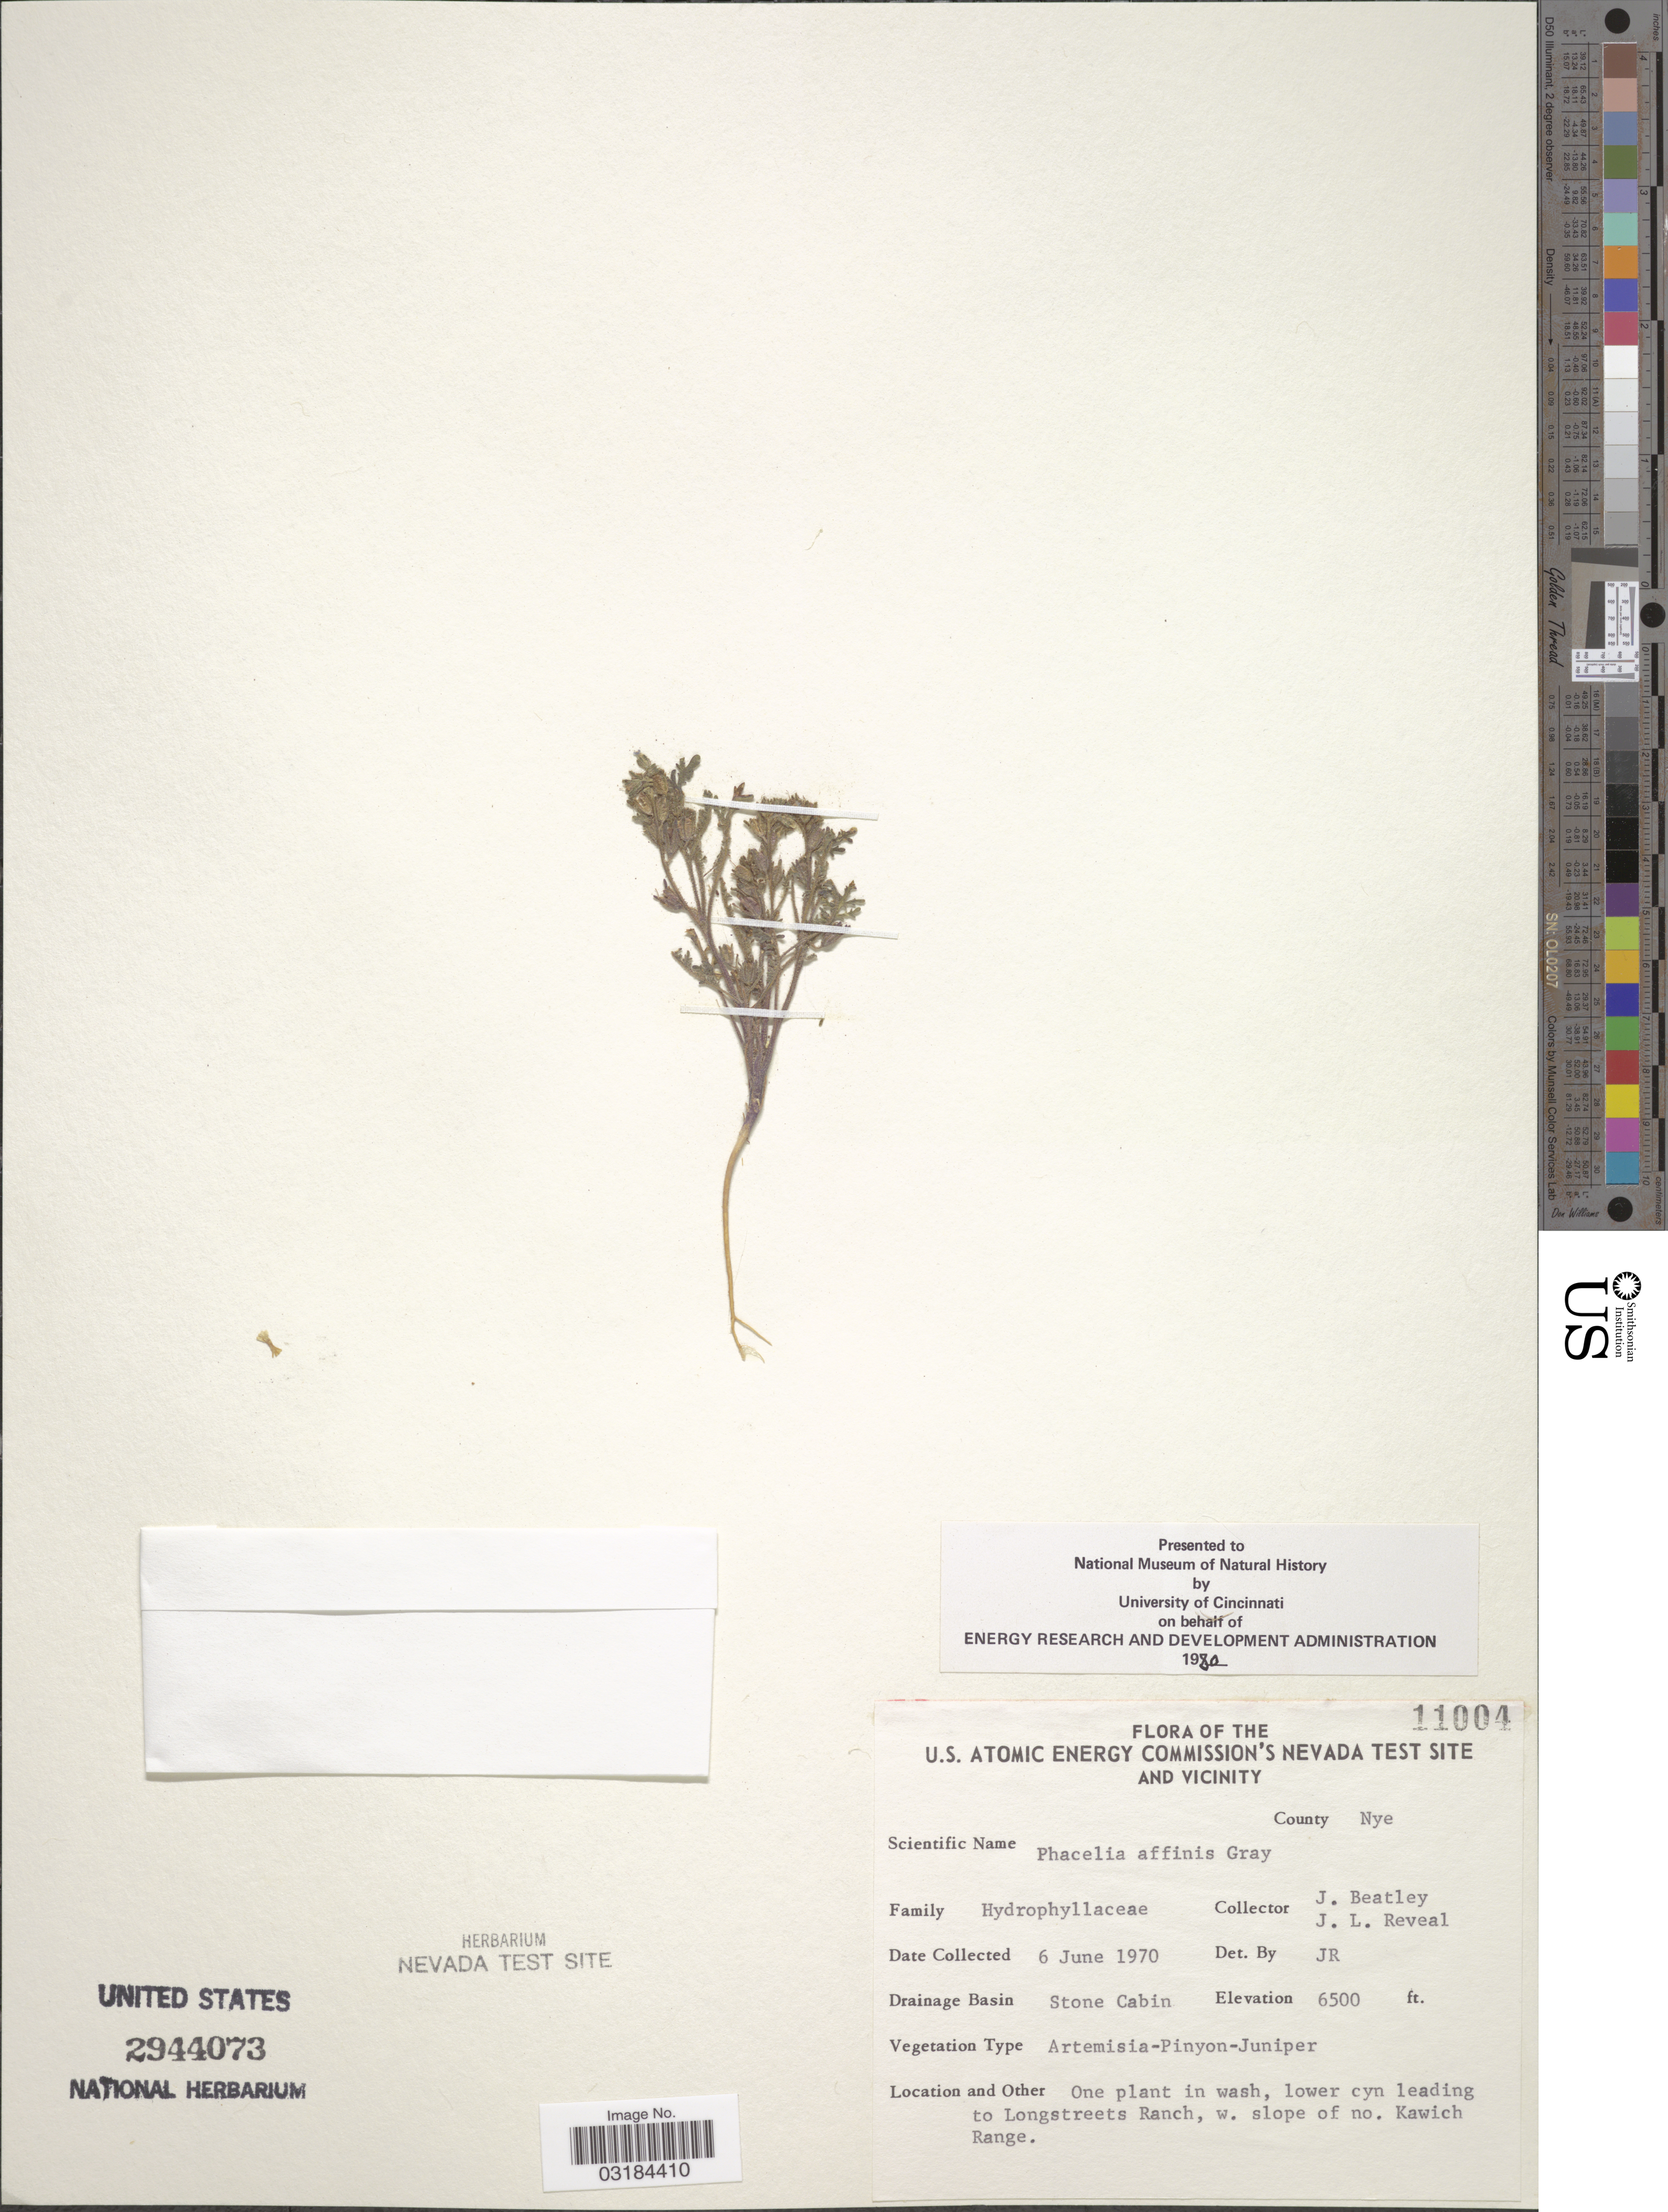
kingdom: Plantae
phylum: Tracheophyta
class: Magnoliopsida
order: Boraginales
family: Hydrophyllaceae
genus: Phacelia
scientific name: Phacelia affinis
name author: A. Gray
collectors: J. C. Beatley & J. L. Reveal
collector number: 11004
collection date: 1970-06-06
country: United States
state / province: Nevada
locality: U.S. Atomic Energy Commission's Nevada Test Site and Vicinity. County Nye. Drainage Basin Stone Cabin. Lower cyn leading to Longstreets Ranch, w. slope of no. Kawich Range.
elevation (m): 1981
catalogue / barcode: US 2944073